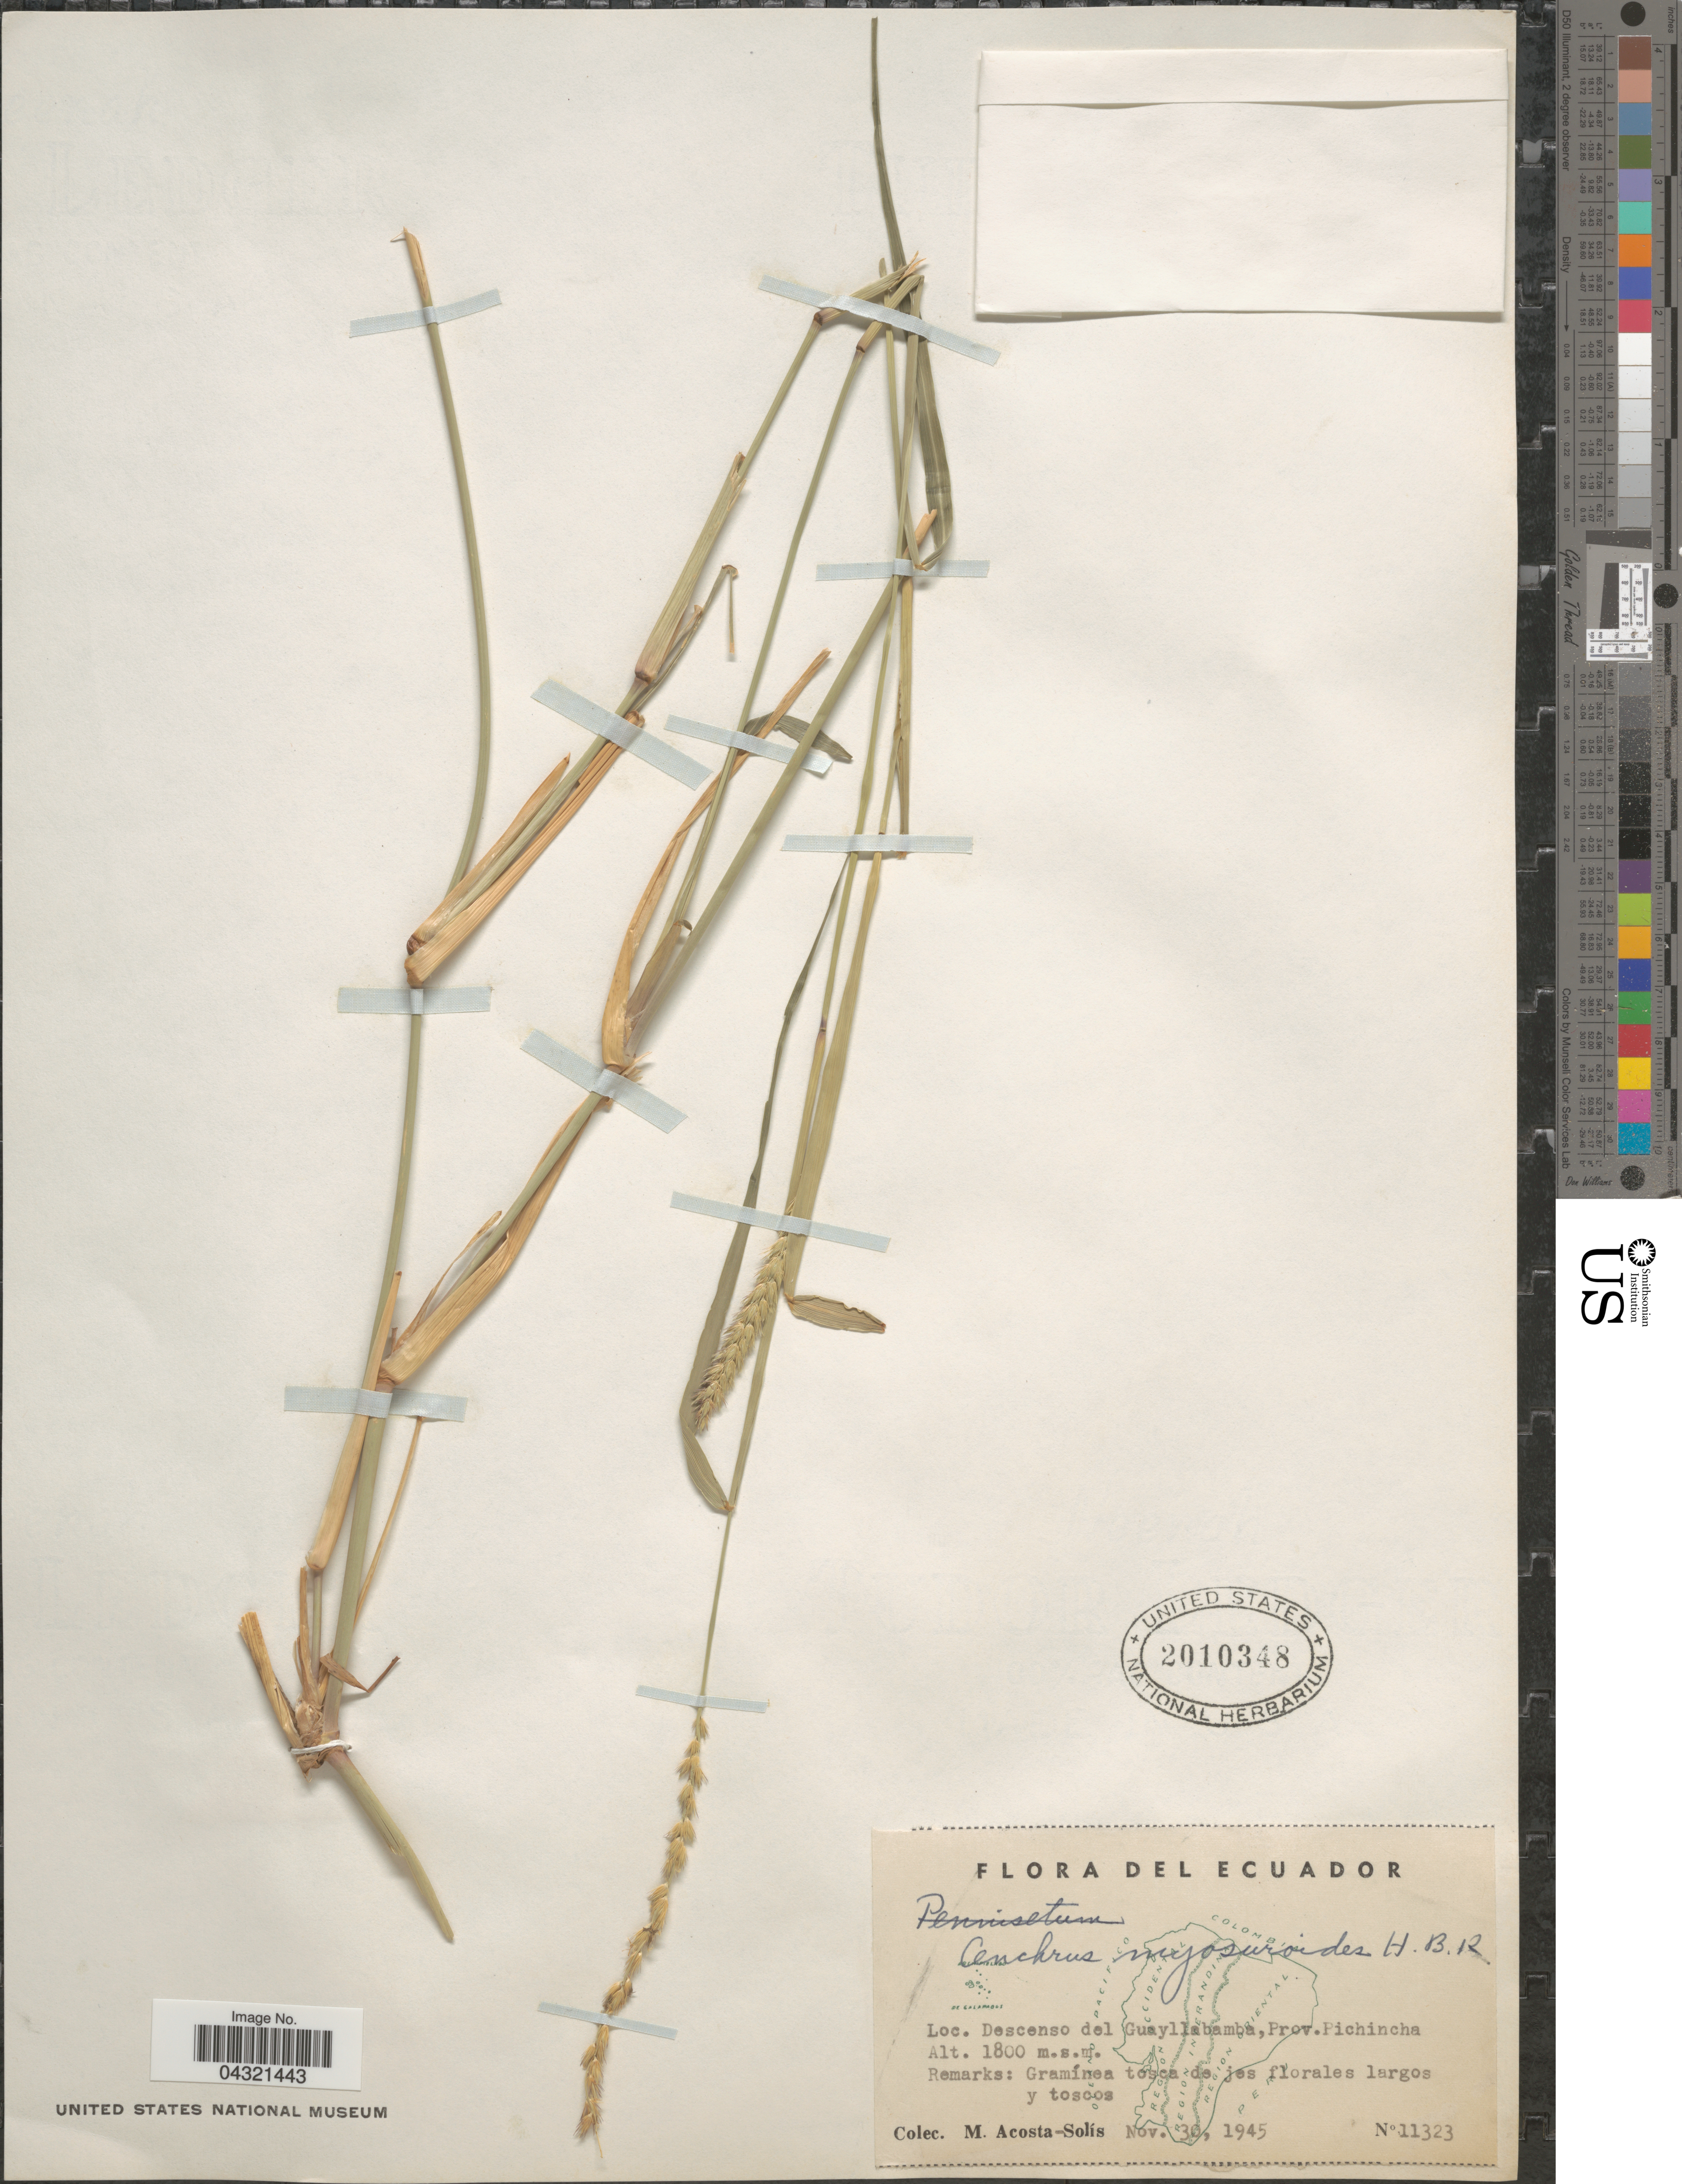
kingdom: Plantae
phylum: Tracheophyta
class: Liliopsida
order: Poales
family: Poaceae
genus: Cenchrus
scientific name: Cenchrus myosuroides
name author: Kunth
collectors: M. Acosta Solis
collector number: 11323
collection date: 1945-11-30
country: Ecuador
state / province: Pichincha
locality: Descenso del Guayllabamba.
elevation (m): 1800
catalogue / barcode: US 2010348